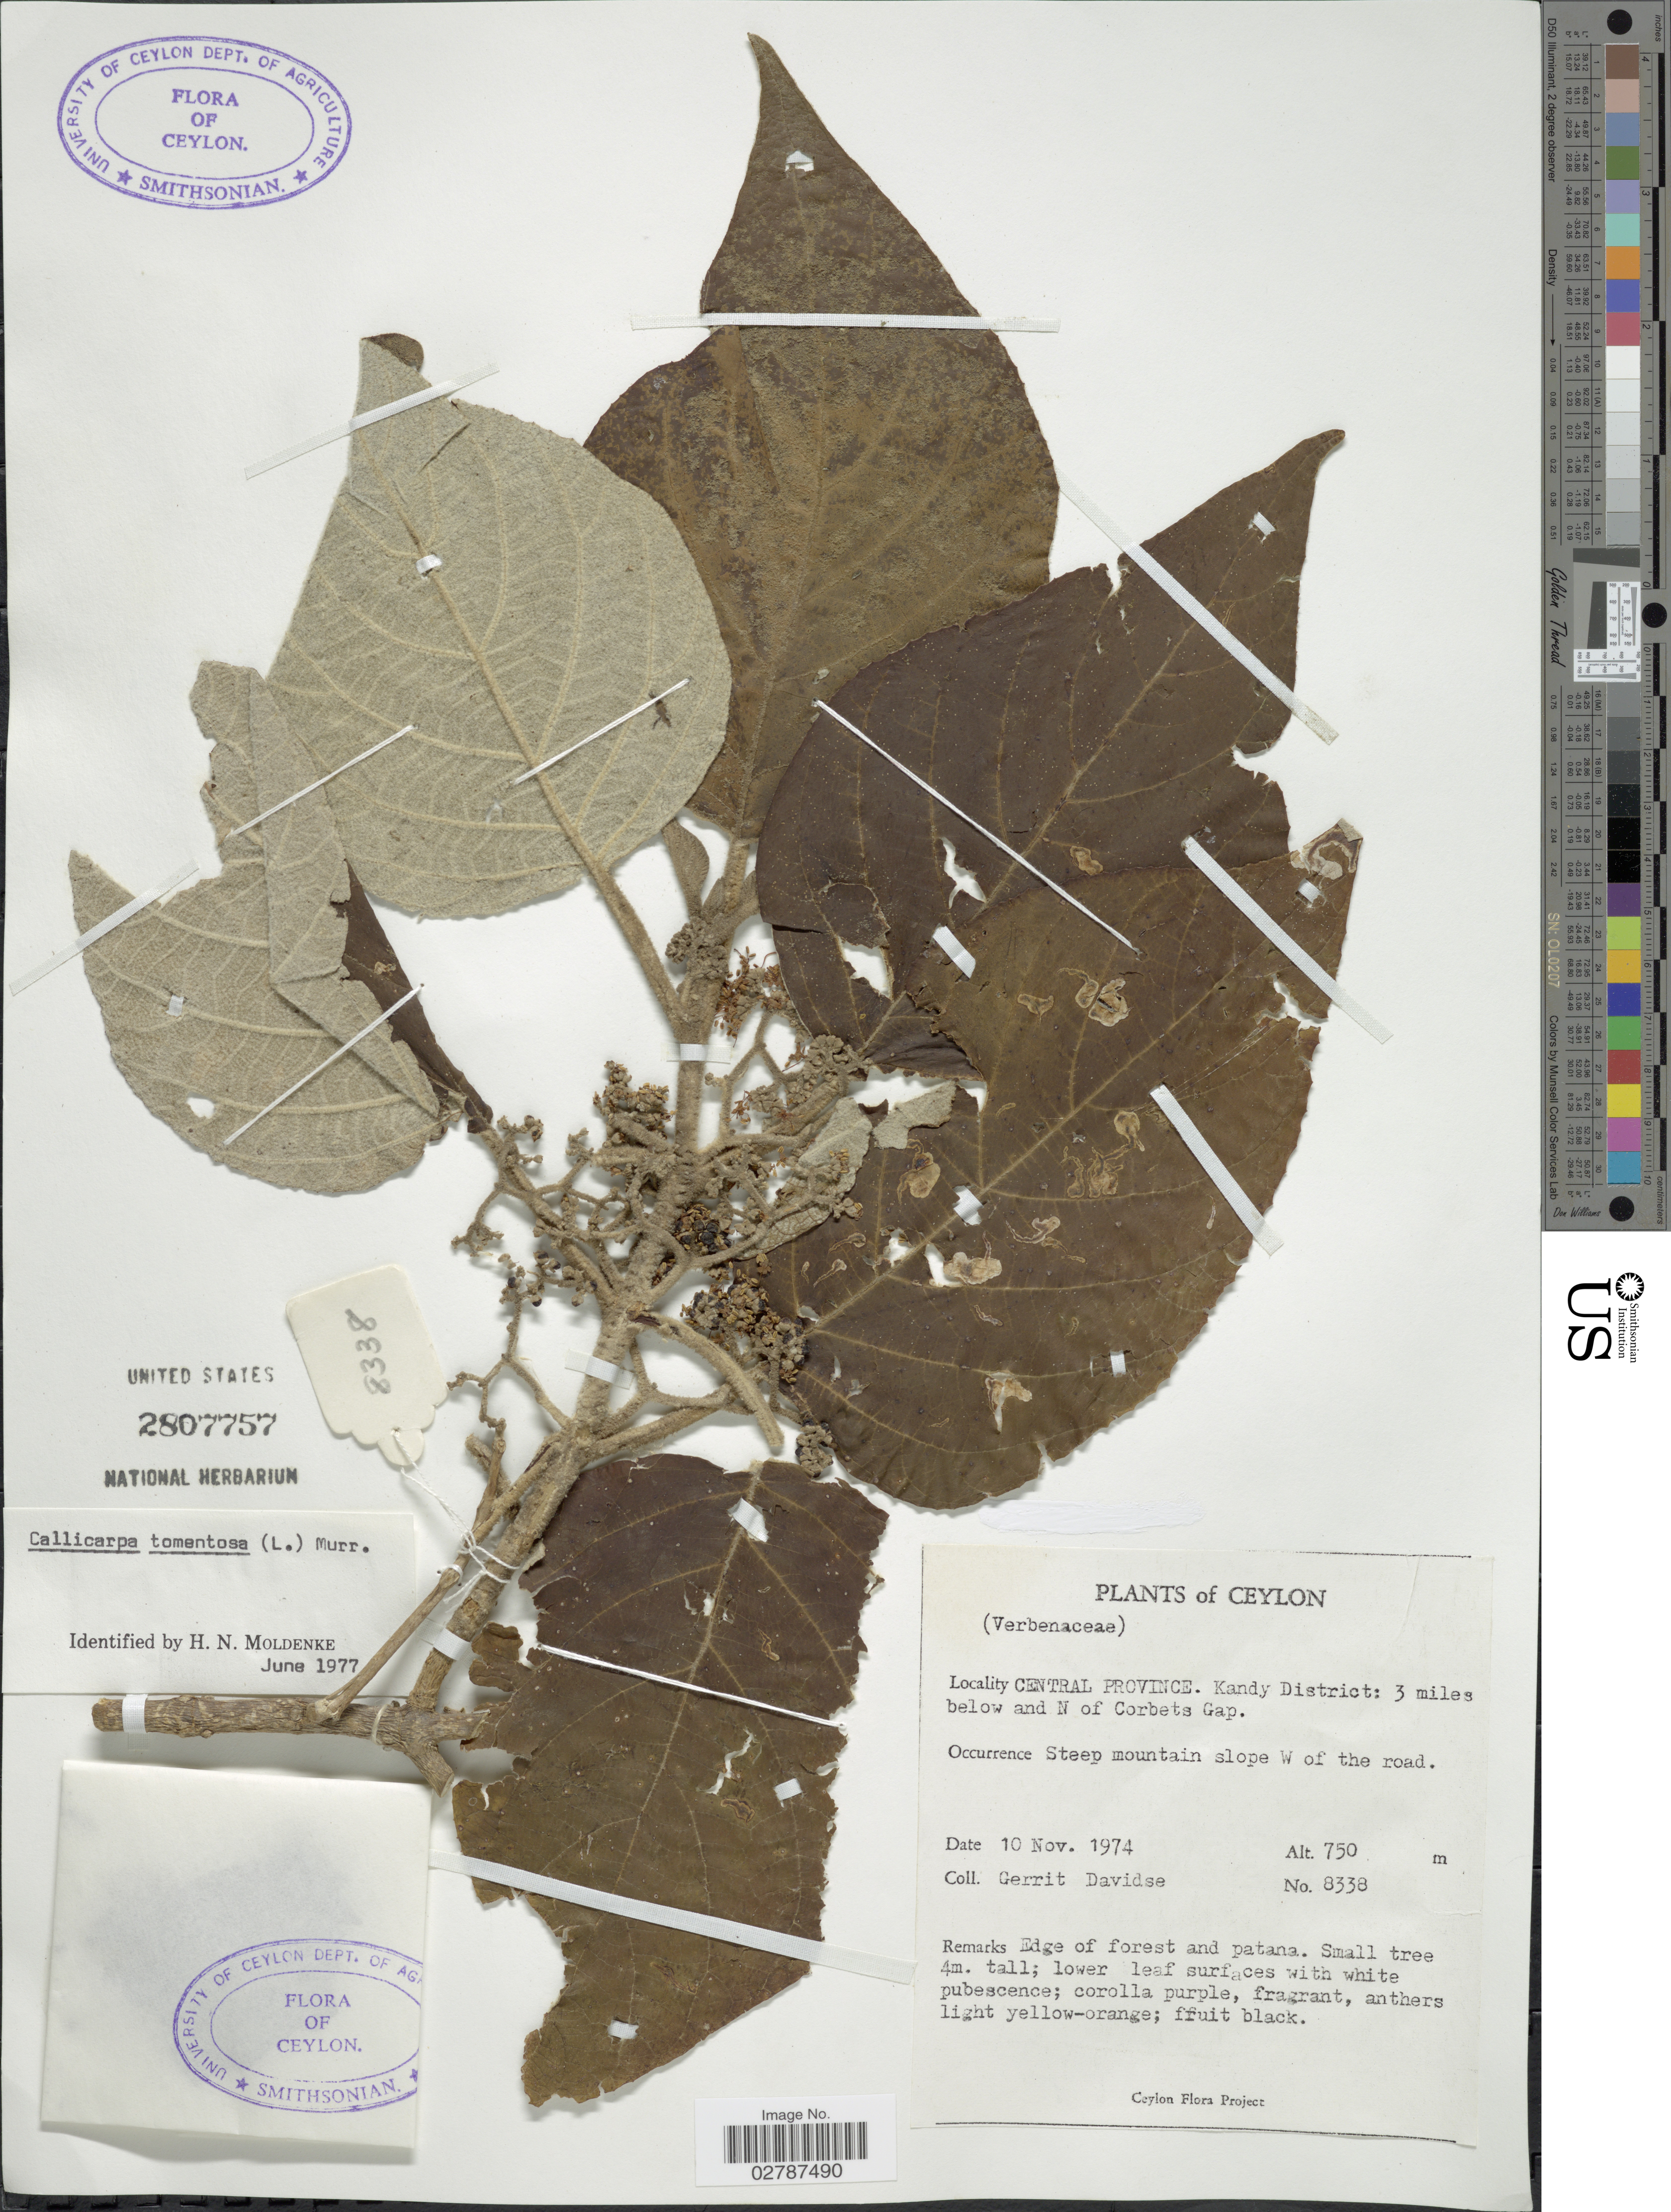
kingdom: Plantae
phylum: Tracheophyta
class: Magnoliopsida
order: Lamiales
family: Lamiaceae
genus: Callicarpa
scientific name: Callicarpa tomentosa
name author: (L.) L.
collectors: G. Davidse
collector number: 8338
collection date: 1974-11-10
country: Sri Lanka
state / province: Central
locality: Ceylon. Central Province. Kandy District: 3 miles below and N of Corbets Gap. Steep mountain slope W of the road.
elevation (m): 750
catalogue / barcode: US 2807757